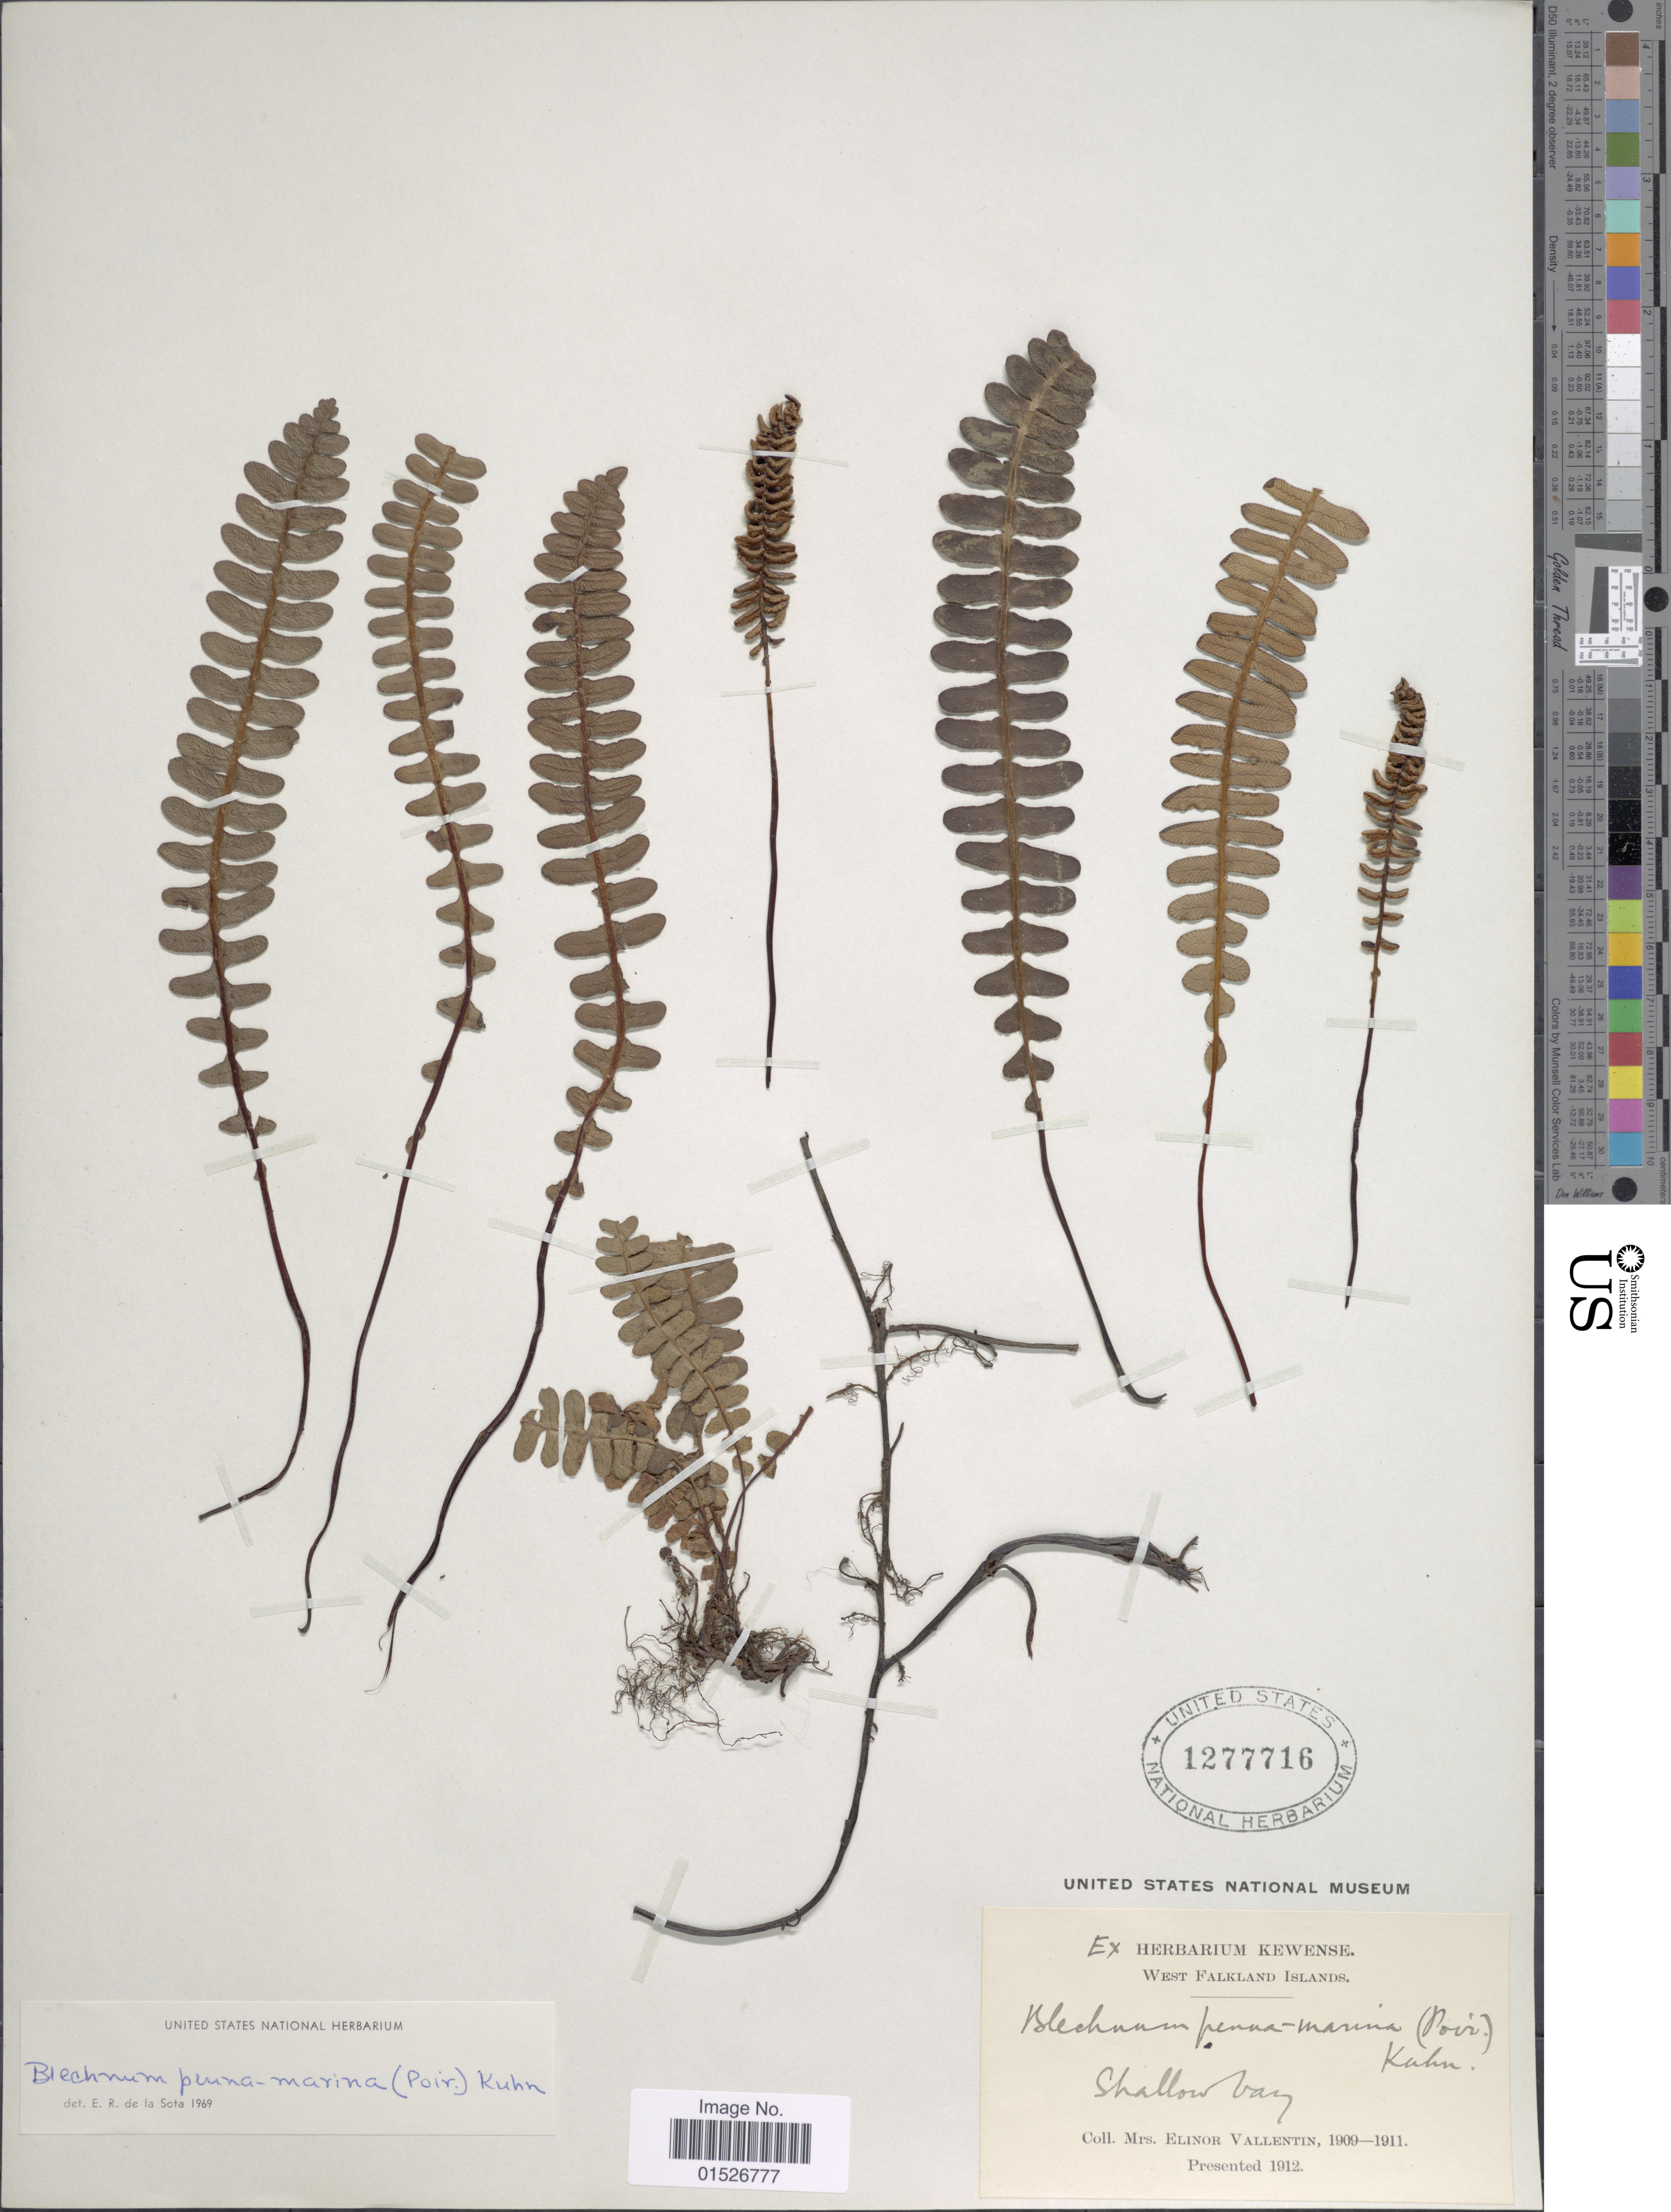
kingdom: Plantae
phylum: Tracheophyta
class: Polypodiopsida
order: Polypodiales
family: Blechnaceae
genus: Blechnum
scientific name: Blechnum penna-marina subsp. penna-marina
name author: (Poir.) Kuhn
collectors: E. Vallentin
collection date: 1909/1911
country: Falkland Islands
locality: West Falkland Island, Shallow bay.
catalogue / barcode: US 1277716